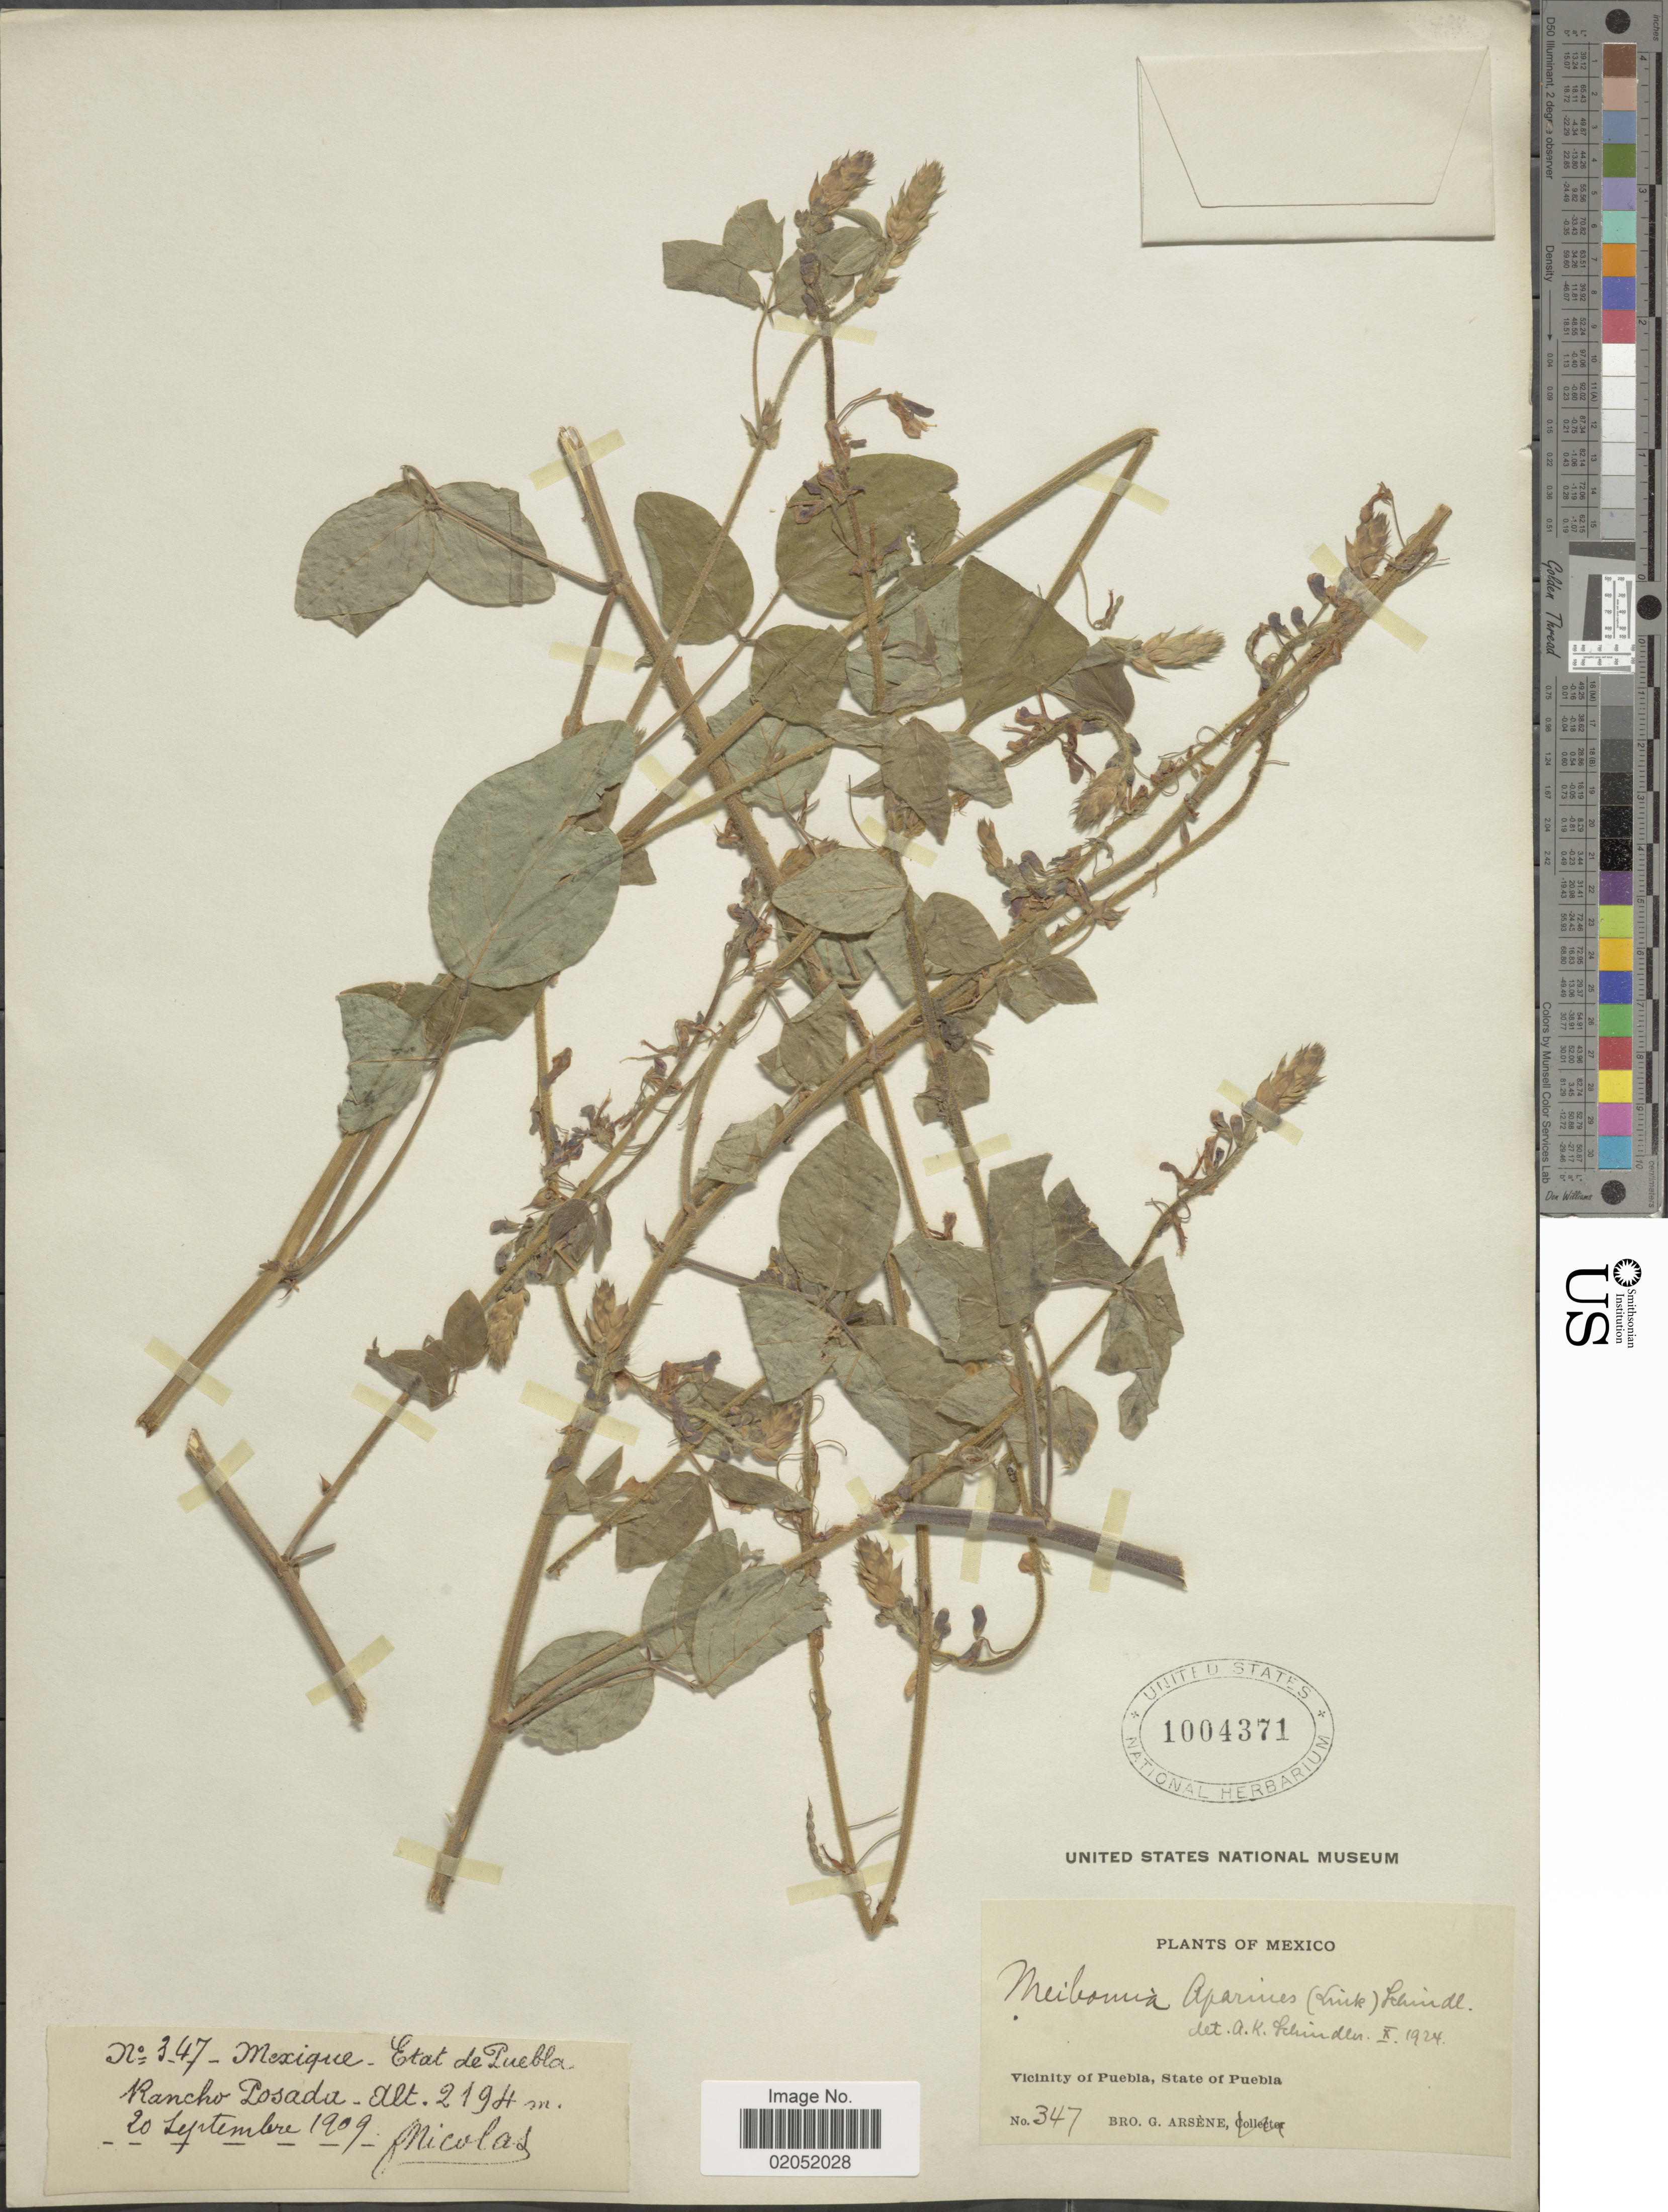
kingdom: Plantae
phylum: Tracheophyta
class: Magnoliopsida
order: Fabales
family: Fabaceae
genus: Desmodium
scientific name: Desmodium aparines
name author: (Link) DC.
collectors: Bro. Nicolas & Bro. G. Arsène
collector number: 347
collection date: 1909-09-20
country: Mexico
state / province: Puebla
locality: Vicinity of Puebla. Rancho Posada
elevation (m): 2194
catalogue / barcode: US 1004371